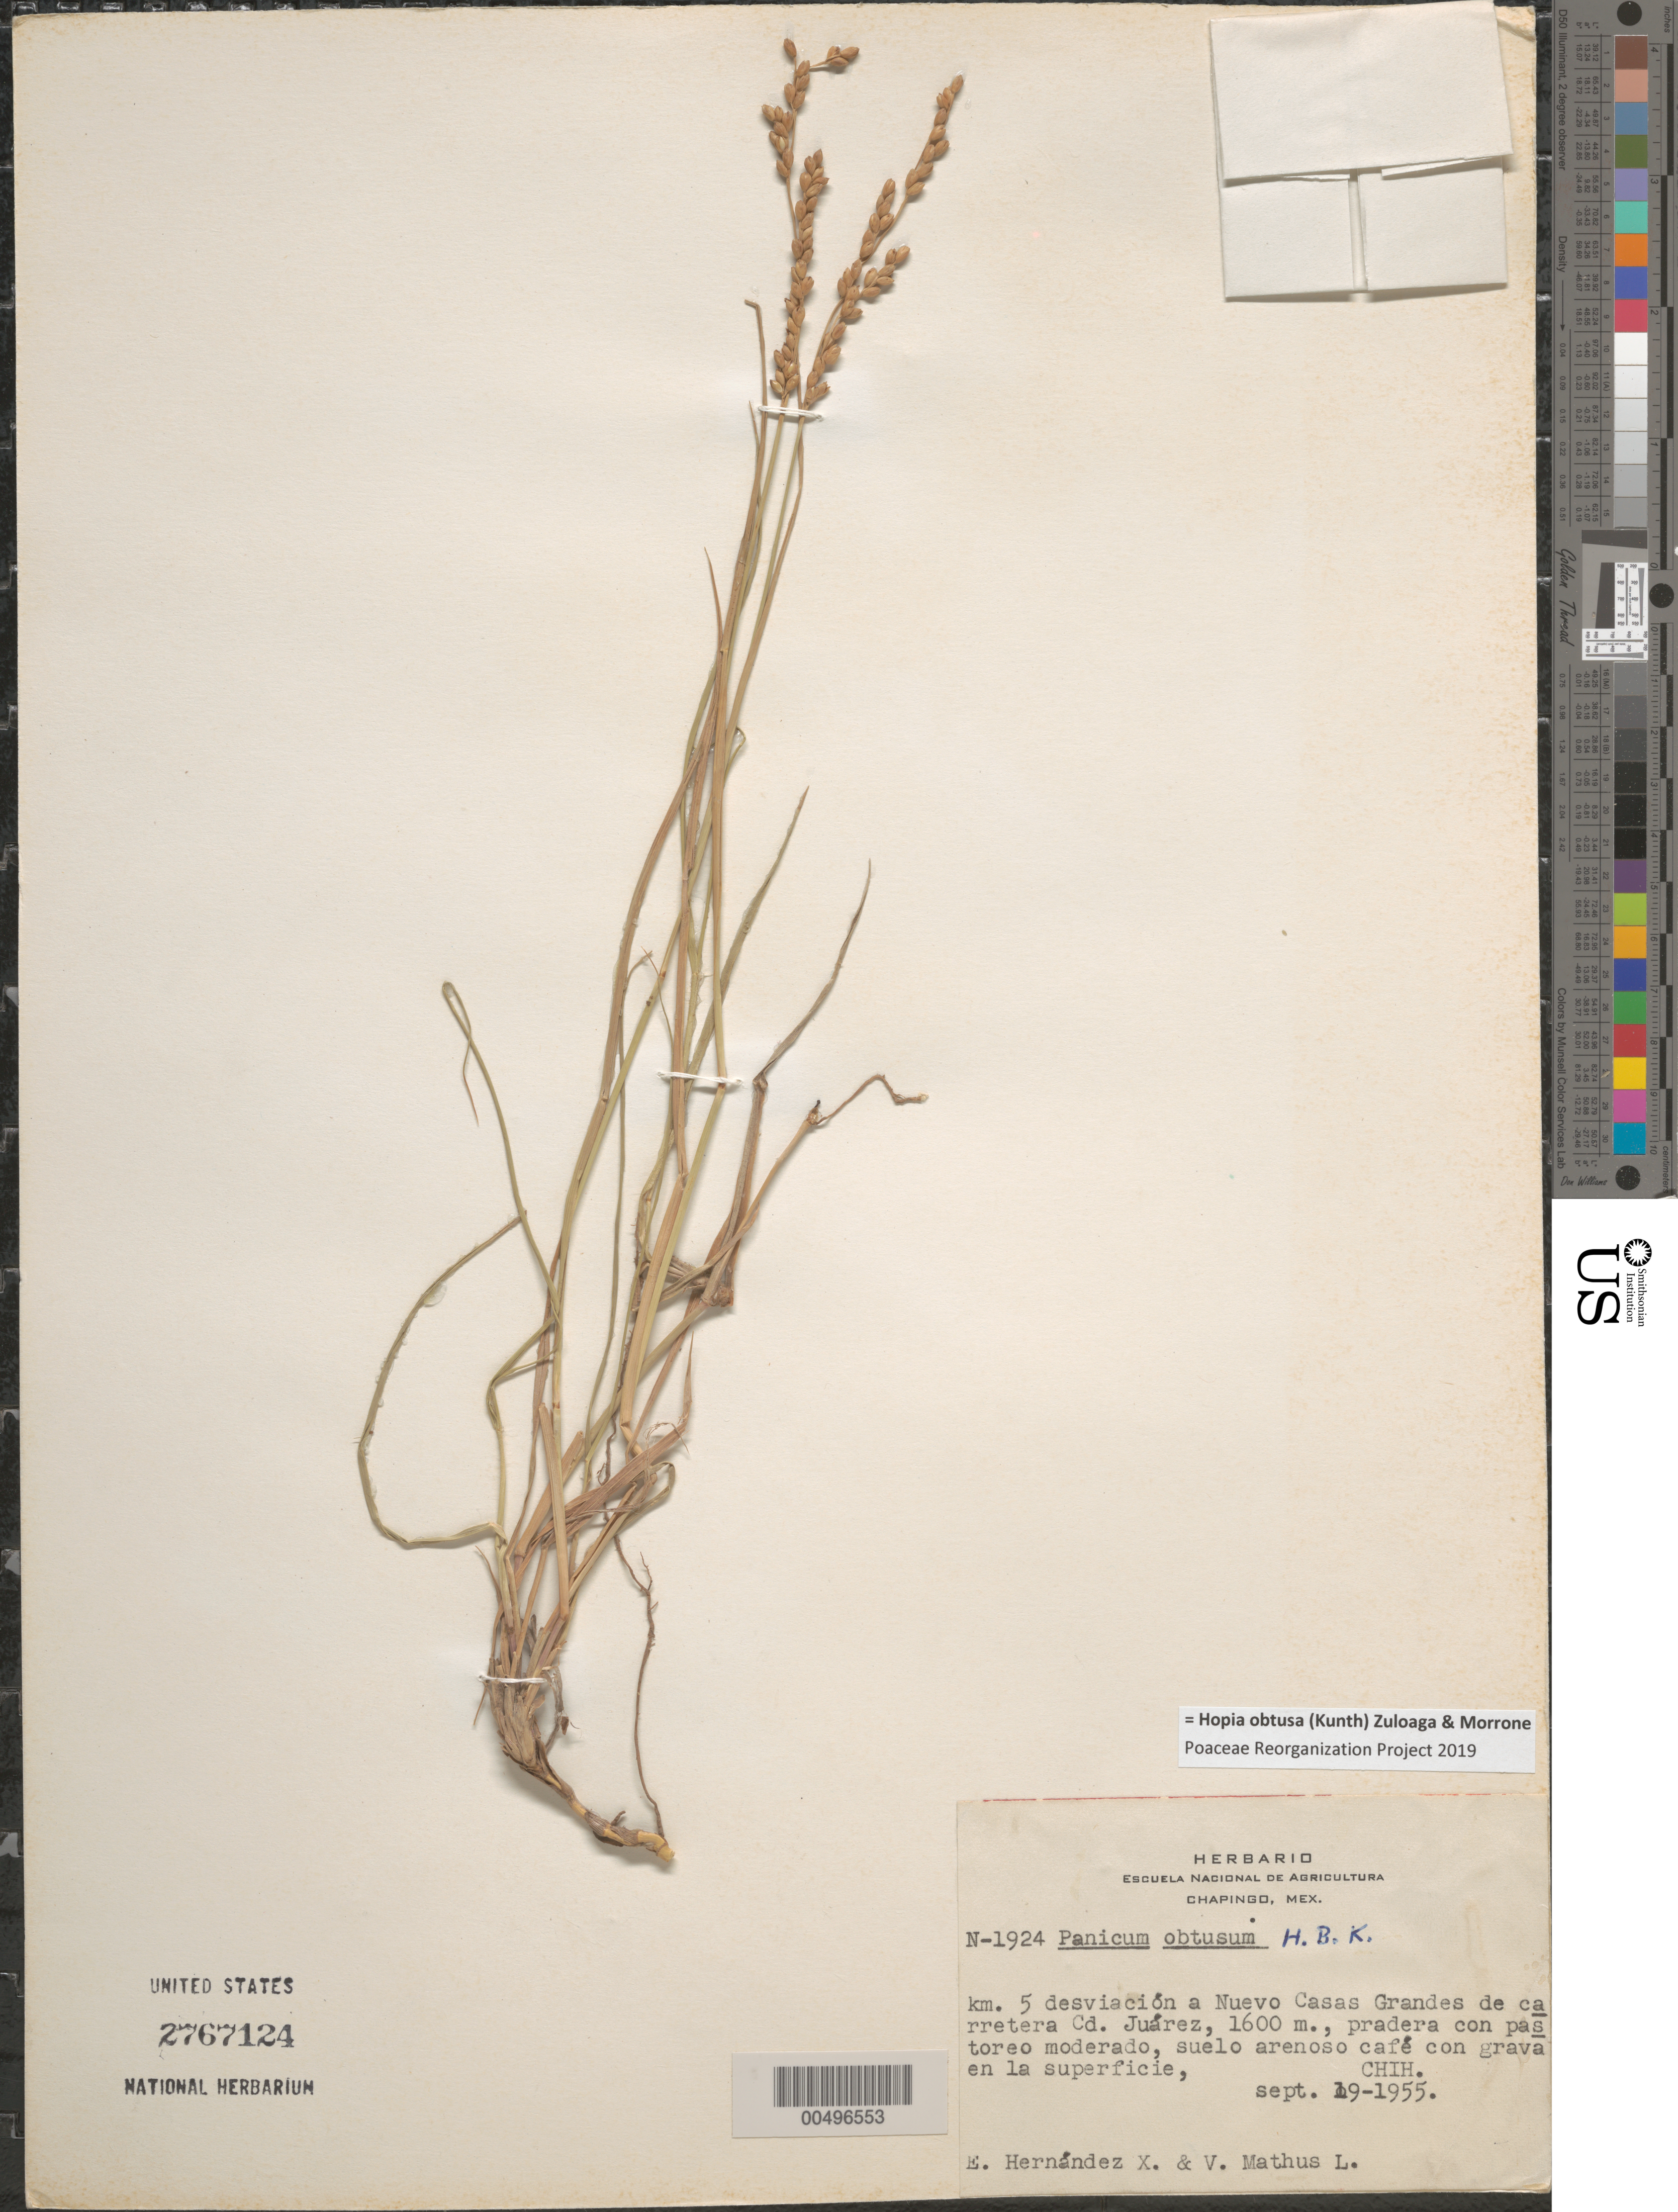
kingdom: Plantae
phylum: Tracheophyta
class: Liliopsida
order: Poales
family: Poaceae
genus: Panicum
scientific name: Panicum obtusum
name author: Kunth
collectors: E. I. Hernández-X. & V. Mathus L.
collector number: N-1924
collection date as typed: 19 Sep 1955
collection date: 1955-09-19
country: Mexico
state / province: Chihuahua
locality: Km 5 desviación a Nuevo Casas Grandes de carretera Cd. Juárez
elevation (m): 1600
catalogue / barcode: US 2767124